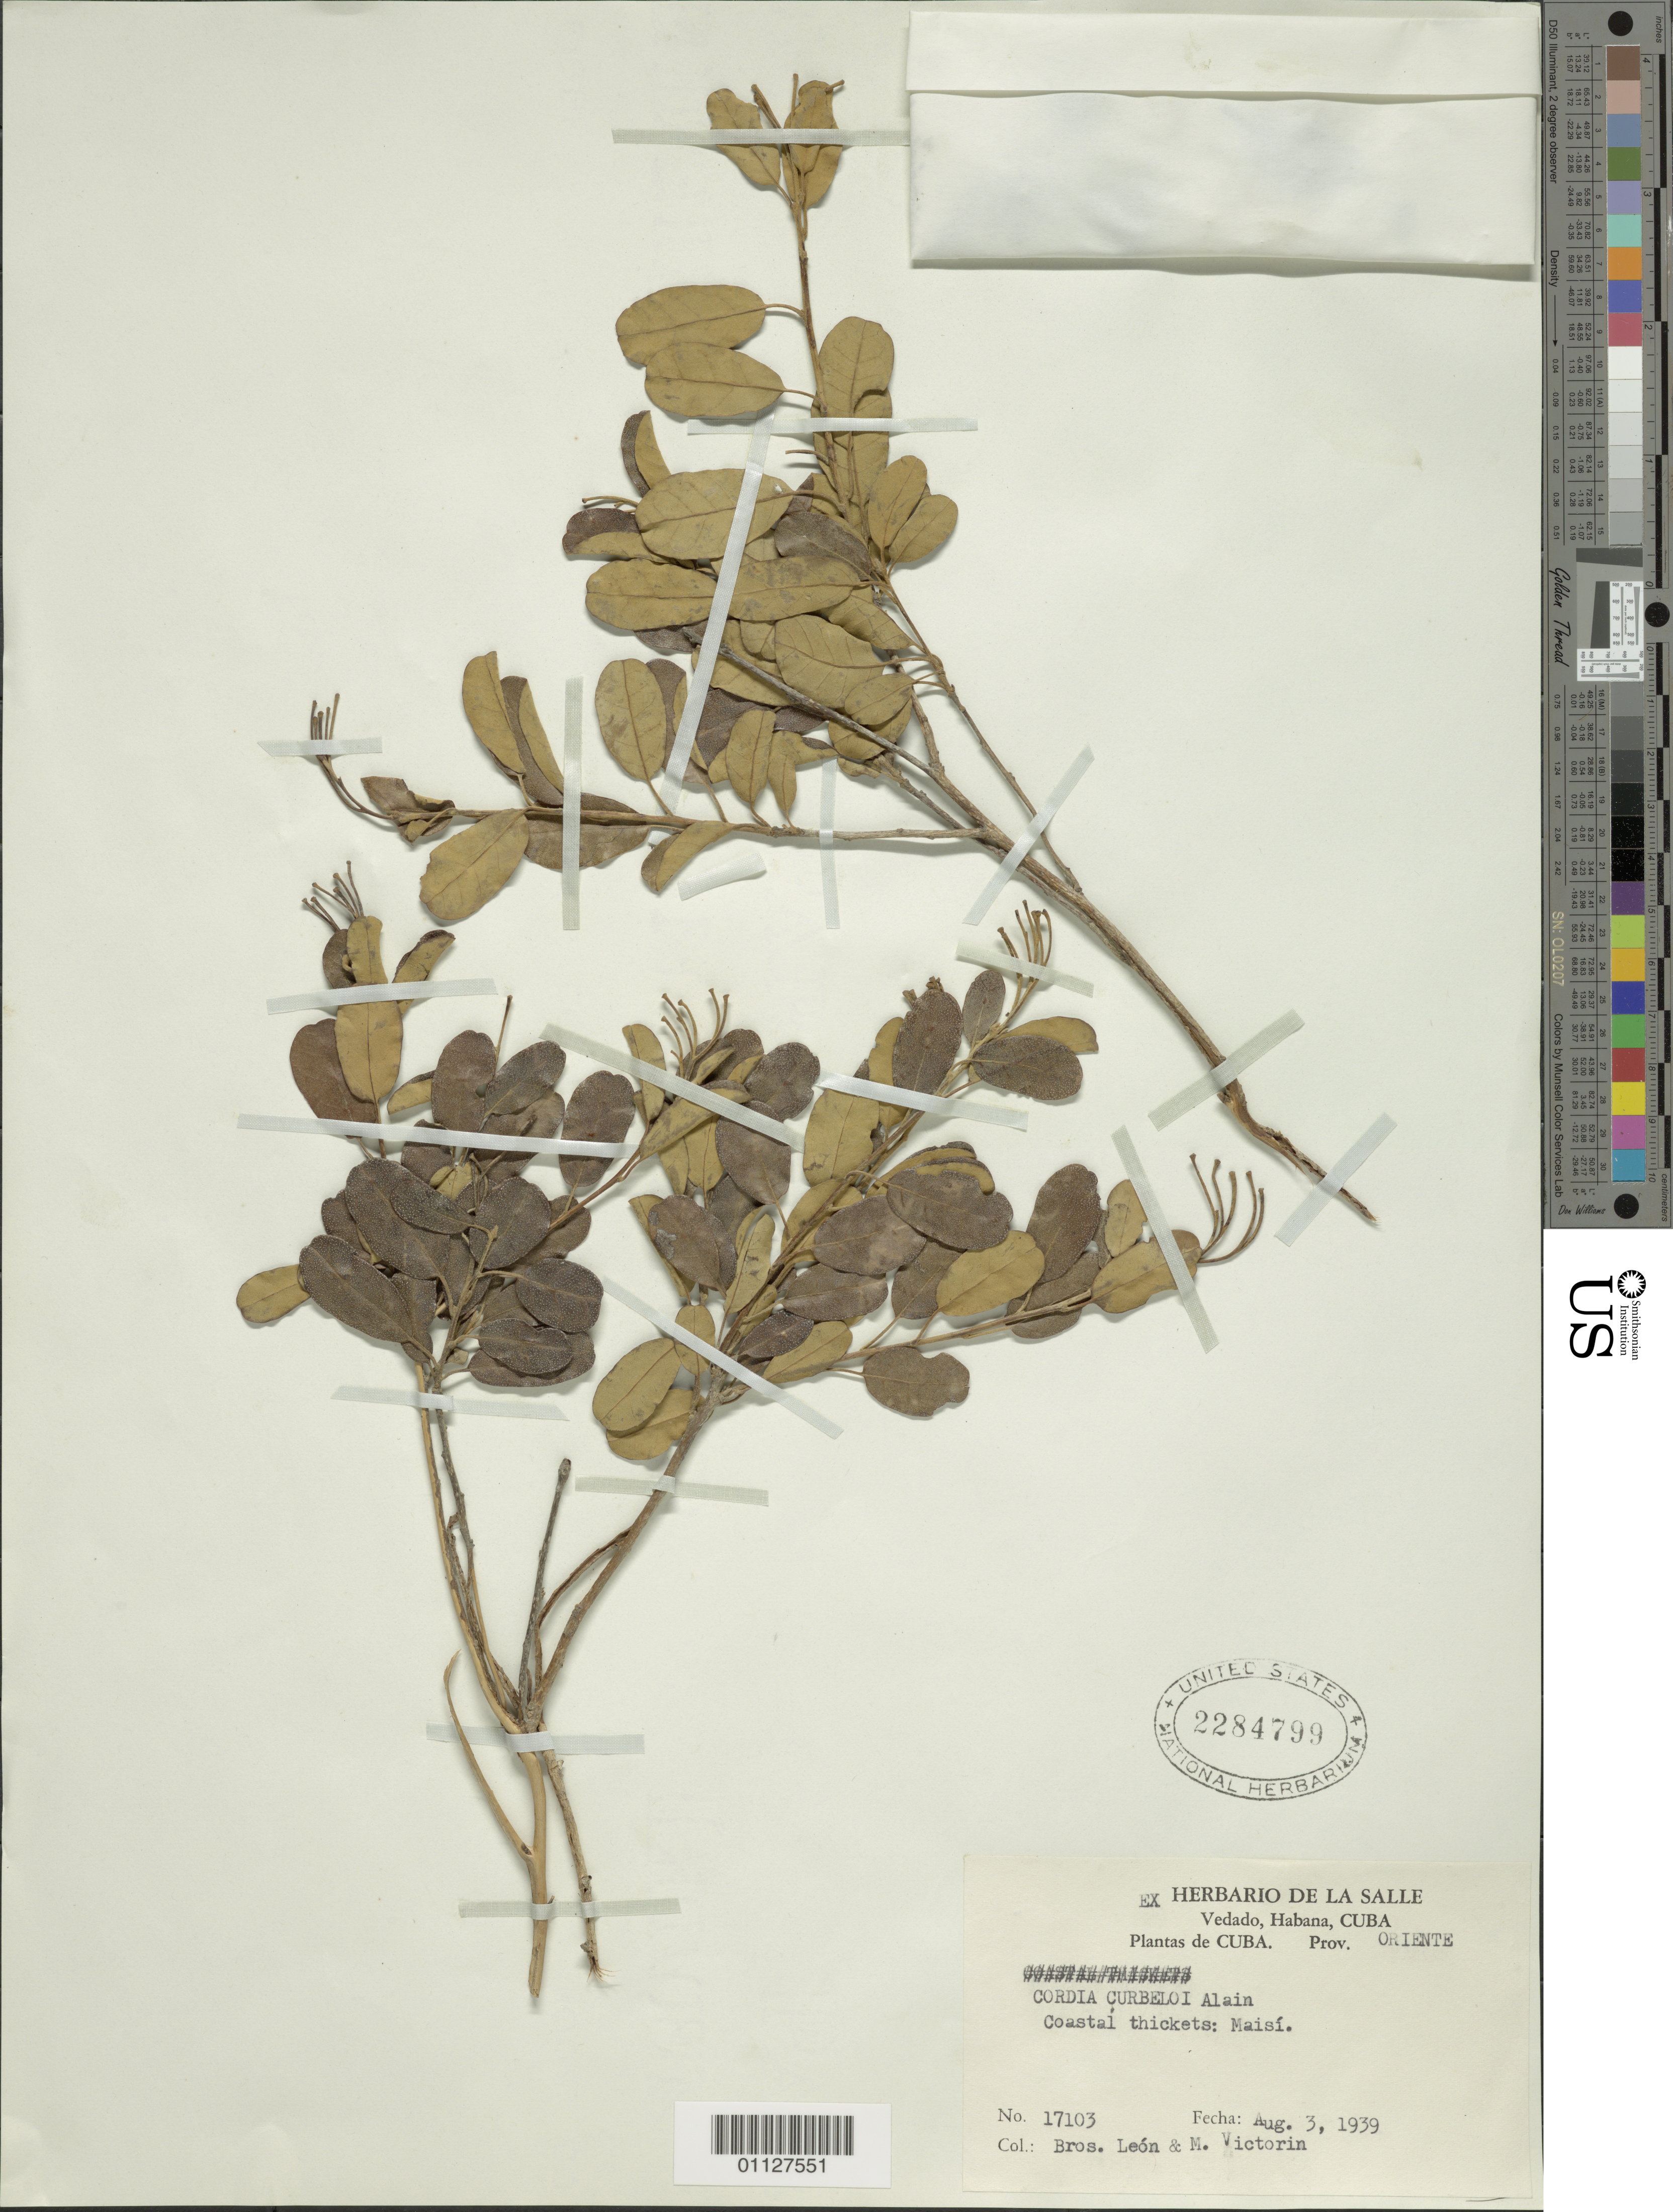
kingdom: Plantae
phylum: Tracheophyta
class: Magnoliopsida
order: Boraginales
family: Cordiaceae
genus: Cordia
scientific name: Cordia curbeloi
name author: Alain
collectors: Bro. León & F. Victorin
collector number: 17103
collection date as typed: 03 Aug 1939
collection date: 1939-08-03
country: Cuba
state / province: Guantánamo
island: Cuba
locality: Coastal thickets: Maisi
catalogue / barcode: US 2284799